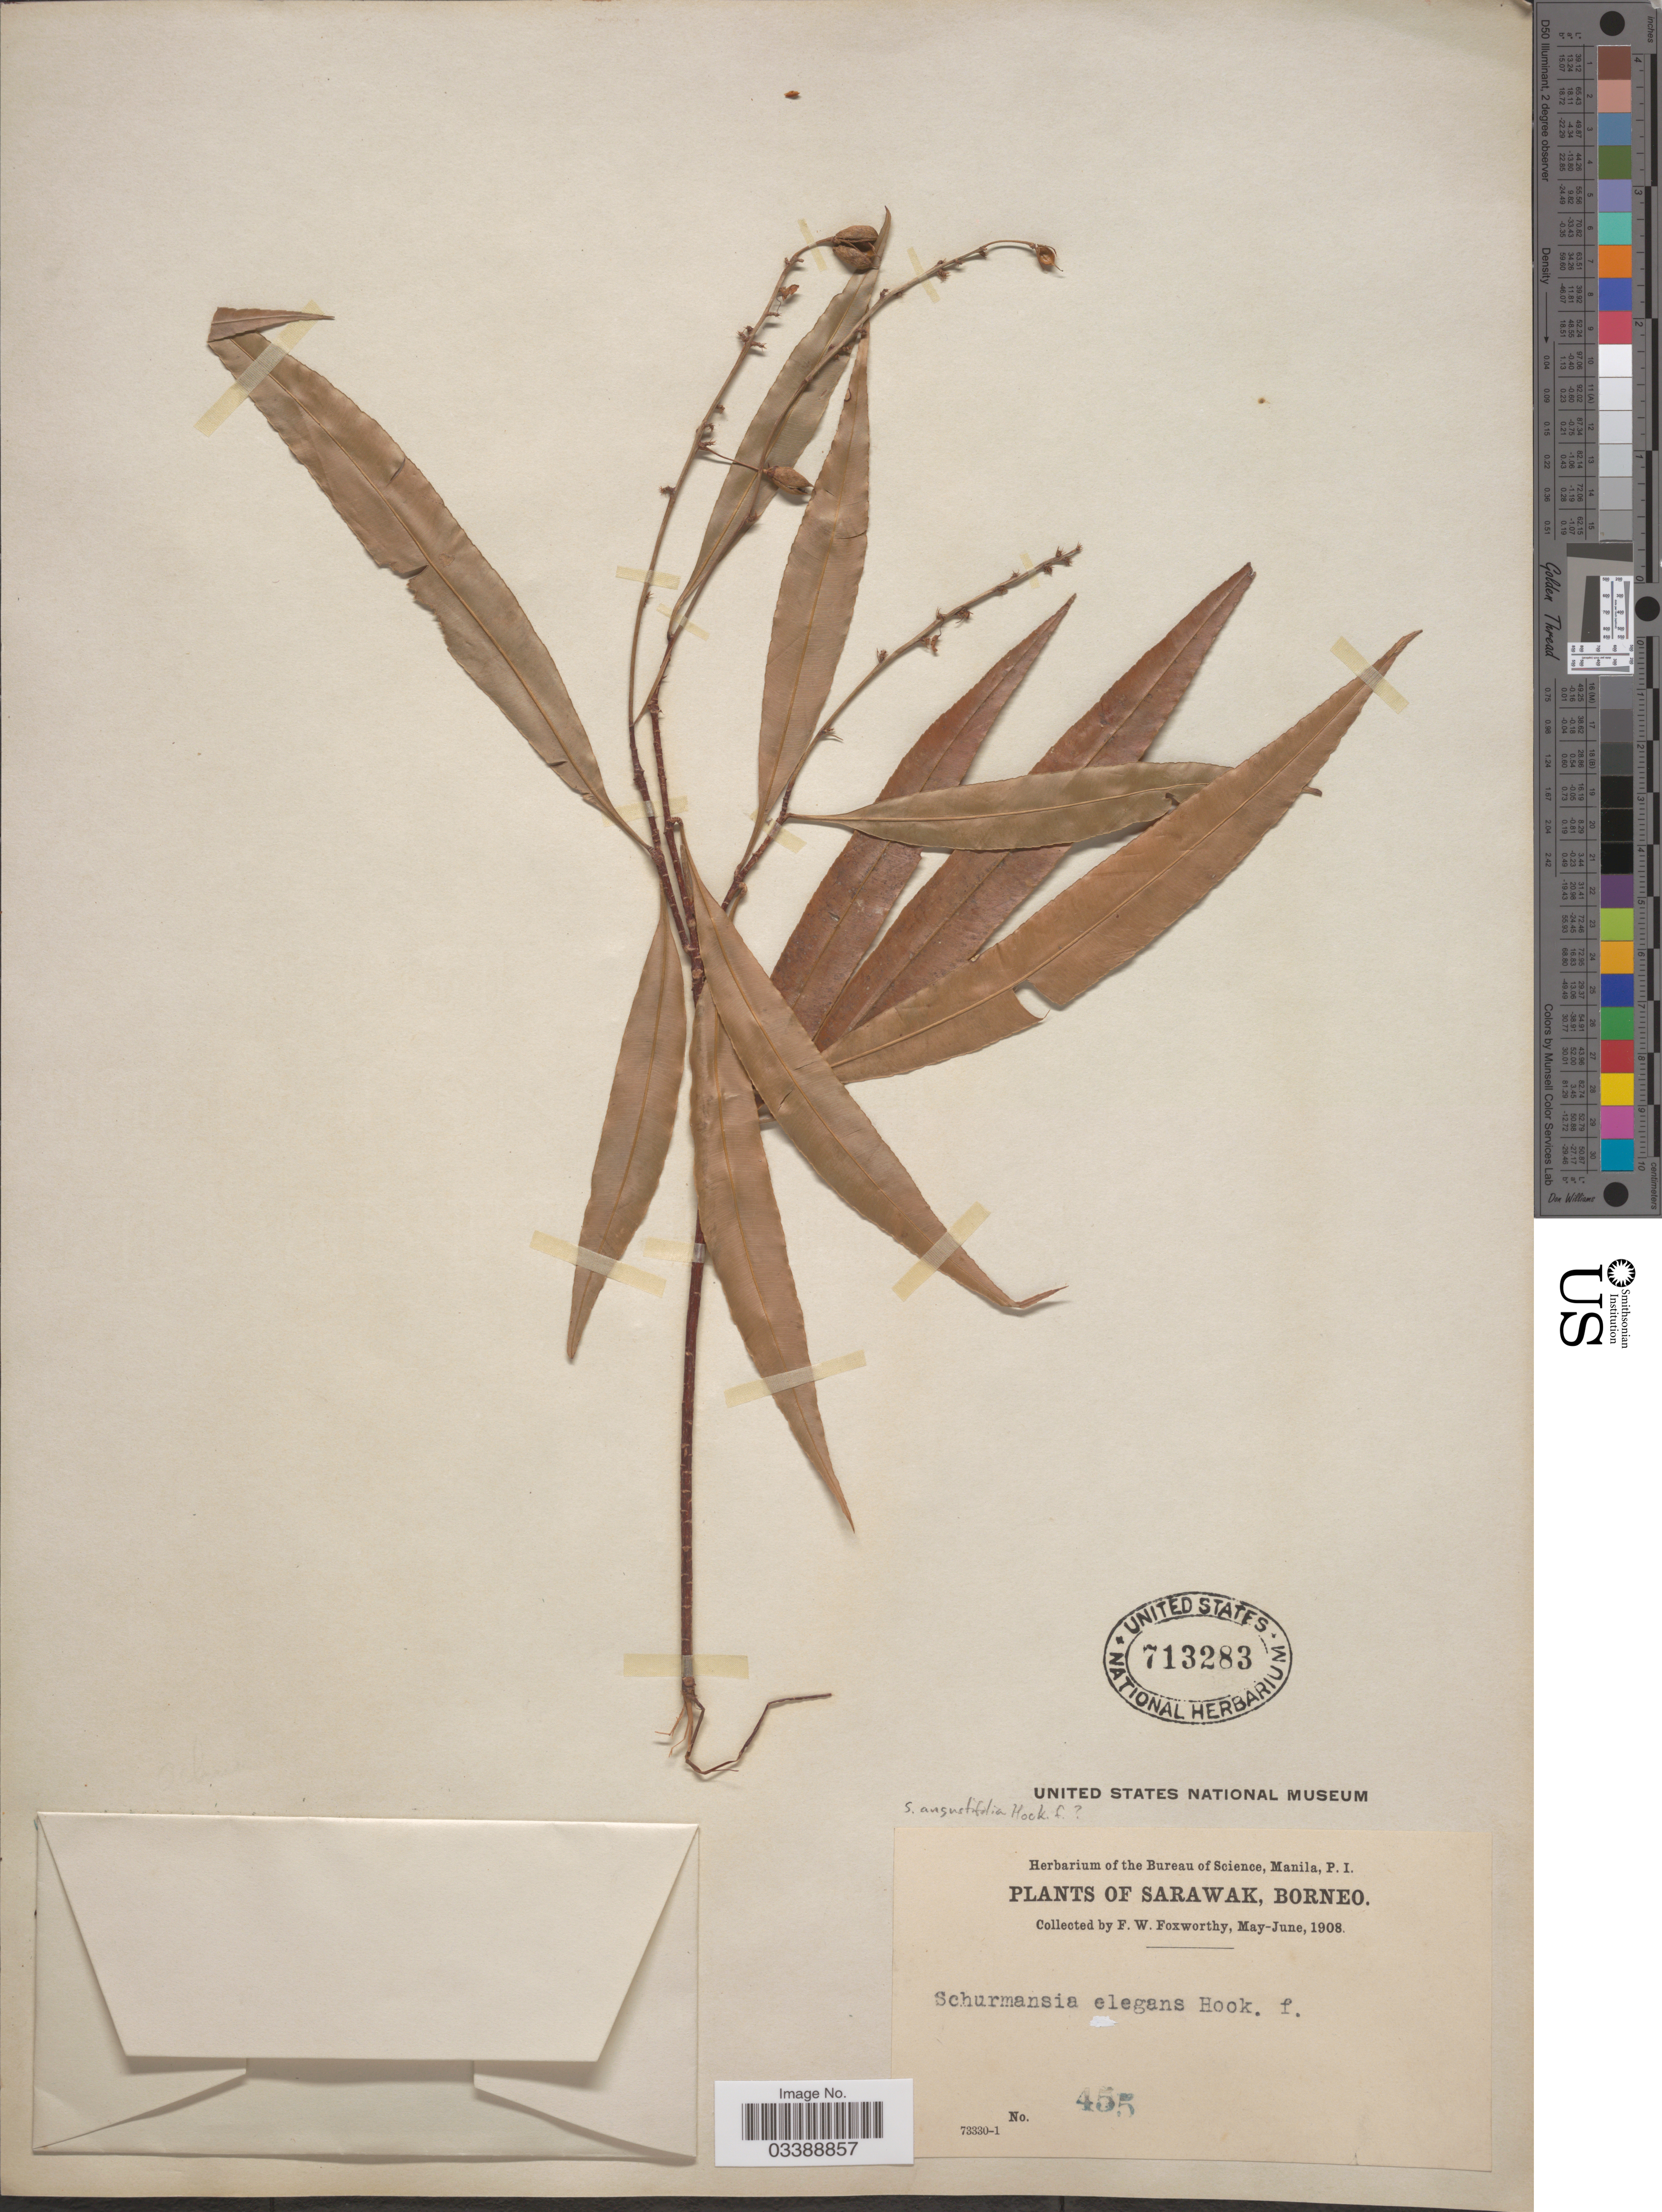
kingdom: Plantae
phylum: Tracheophyta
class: Magnoliopsida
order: Malpighiales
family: Ochnaceae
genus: Schuurmansiella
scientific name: Schuurmansiella angustifolia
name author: (Hook. f.) Hallier f.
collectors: F. W. Foxworthy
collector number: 455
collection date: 1908-05/1908-06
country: Malaysia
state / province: Sarawak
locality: Borneo.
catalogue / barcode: US 713283